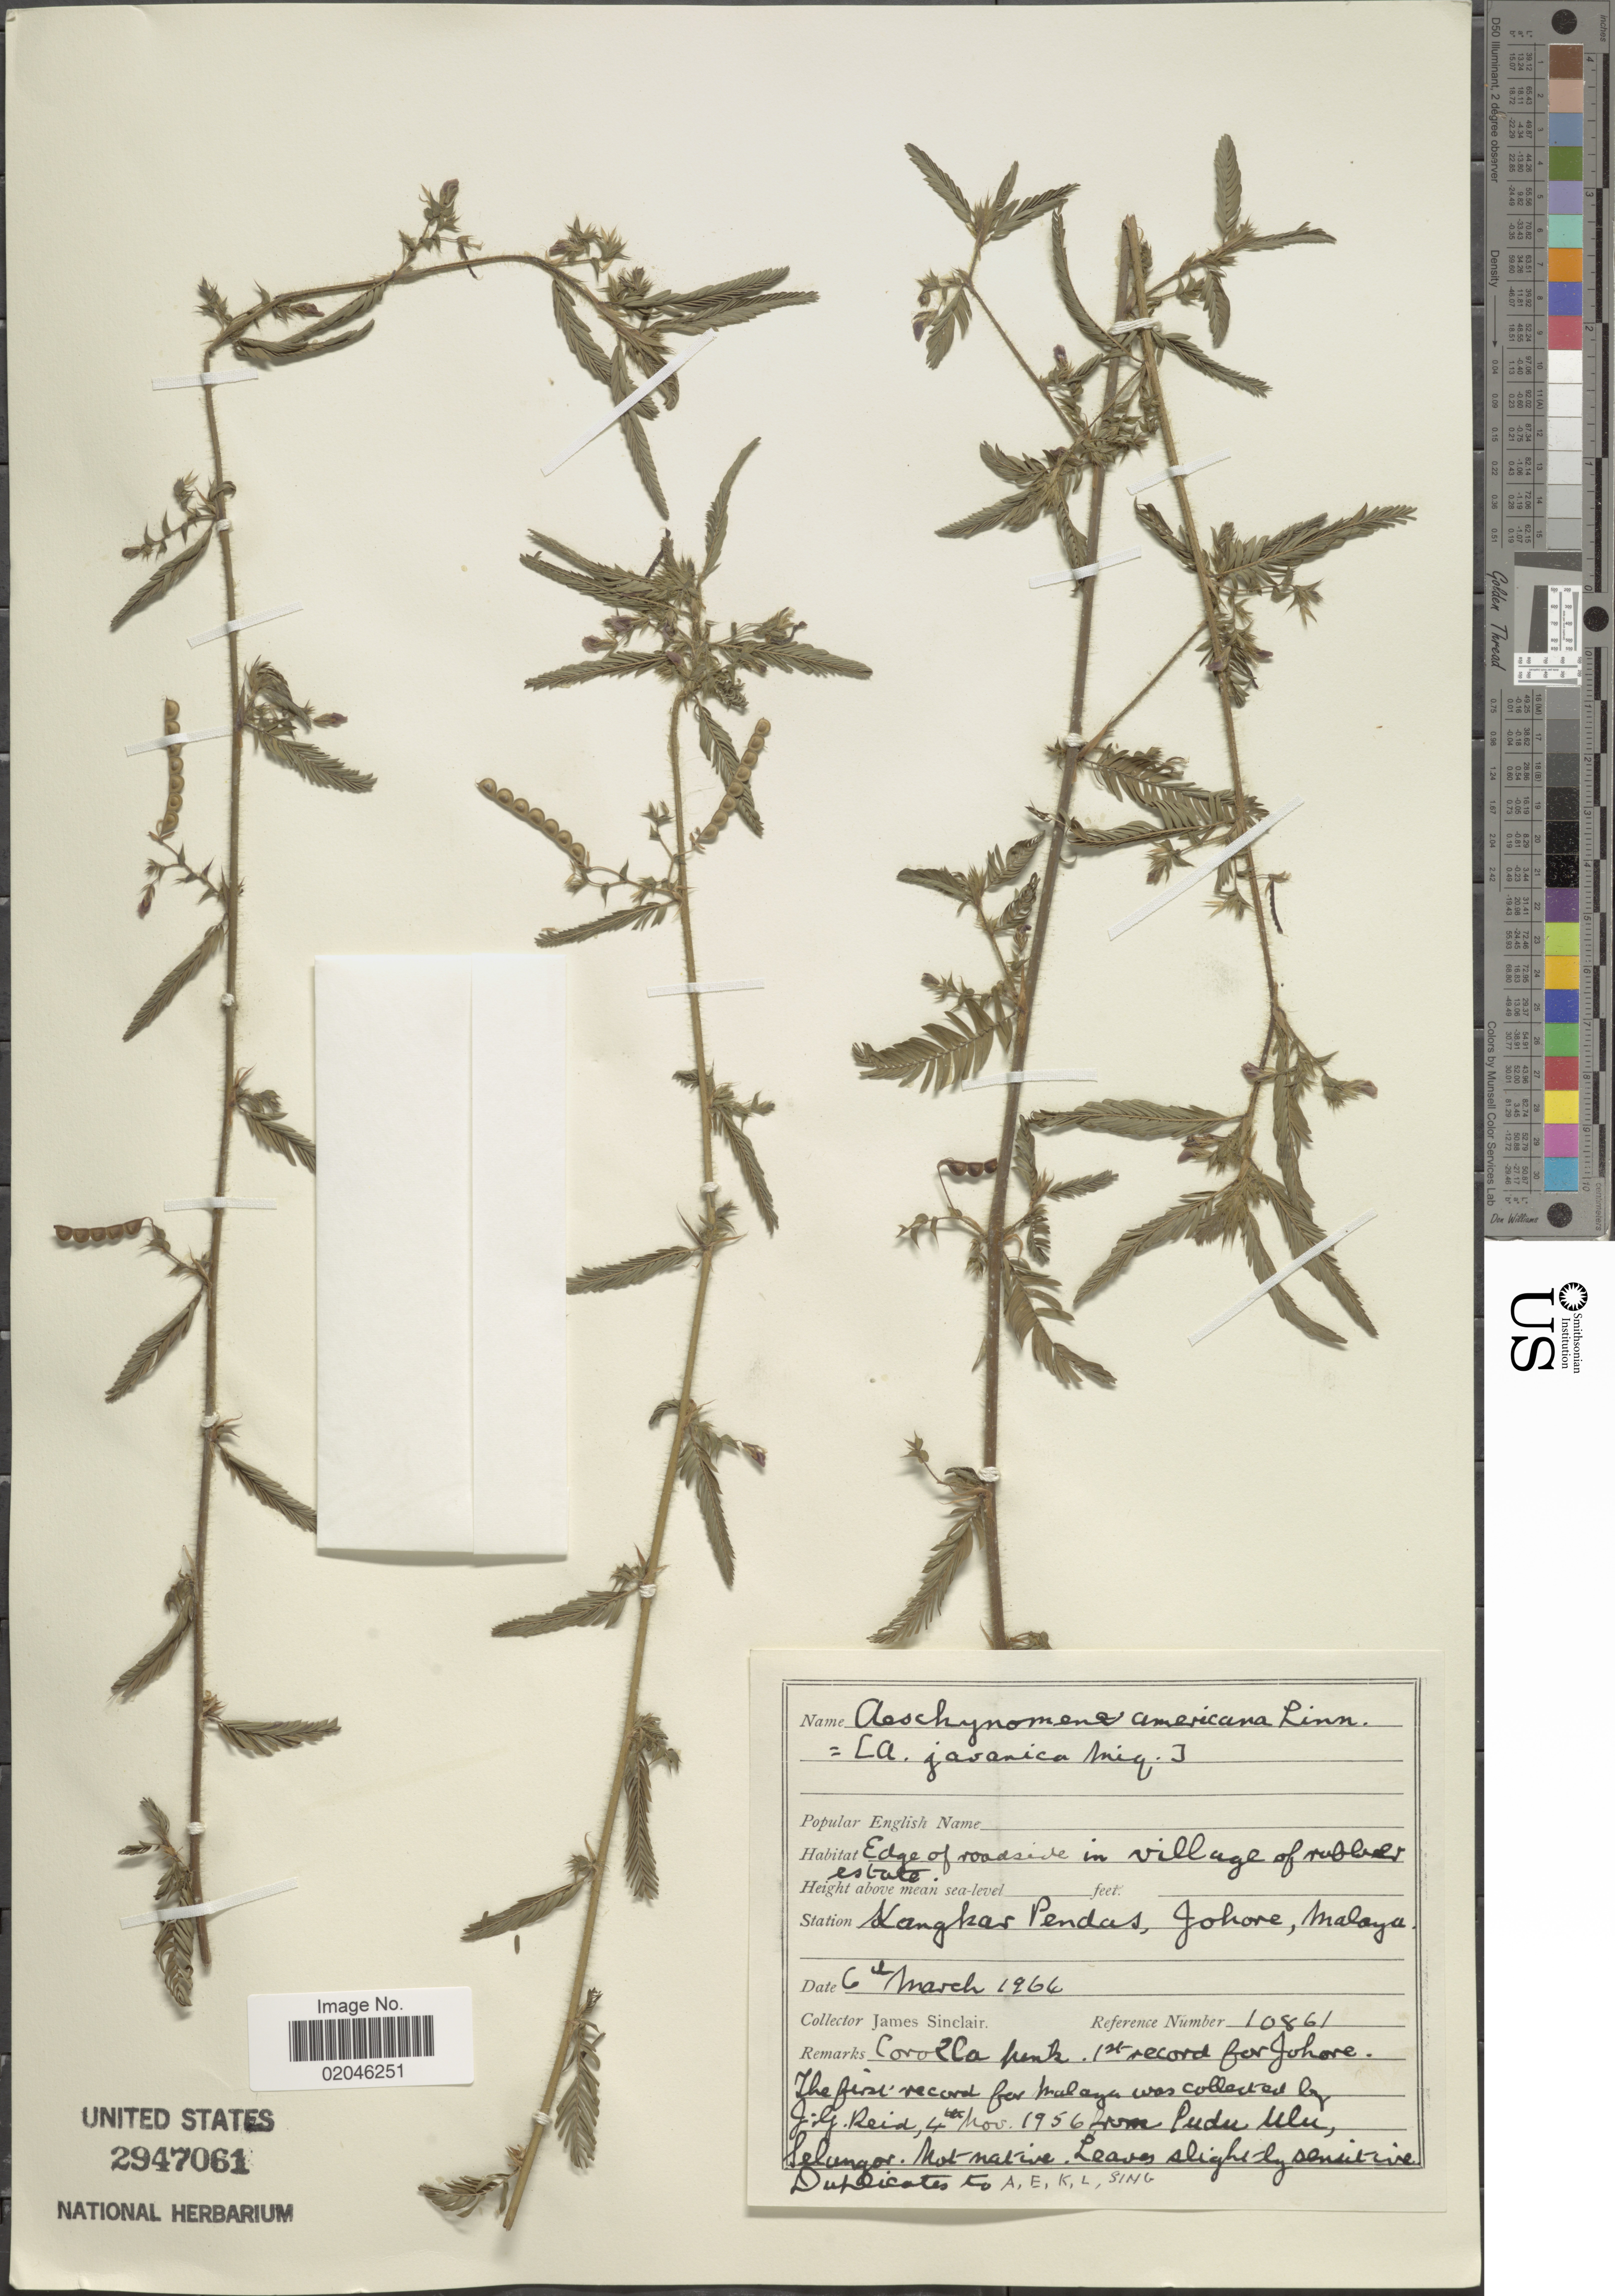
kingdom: Plantae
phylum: Tracheophyta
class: Magnoliopsida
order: Fabales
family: Fabaceae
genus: Aeschynomene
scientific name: Aeschynomene americana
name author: L.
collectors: J. Sinclair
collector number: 10861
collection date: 1964-03-06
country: Malaysia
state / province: Johor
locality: Kangkar Pendas, Johore, Malaya, edge of roadside in village of rubber estate.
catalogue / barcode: US 2947061